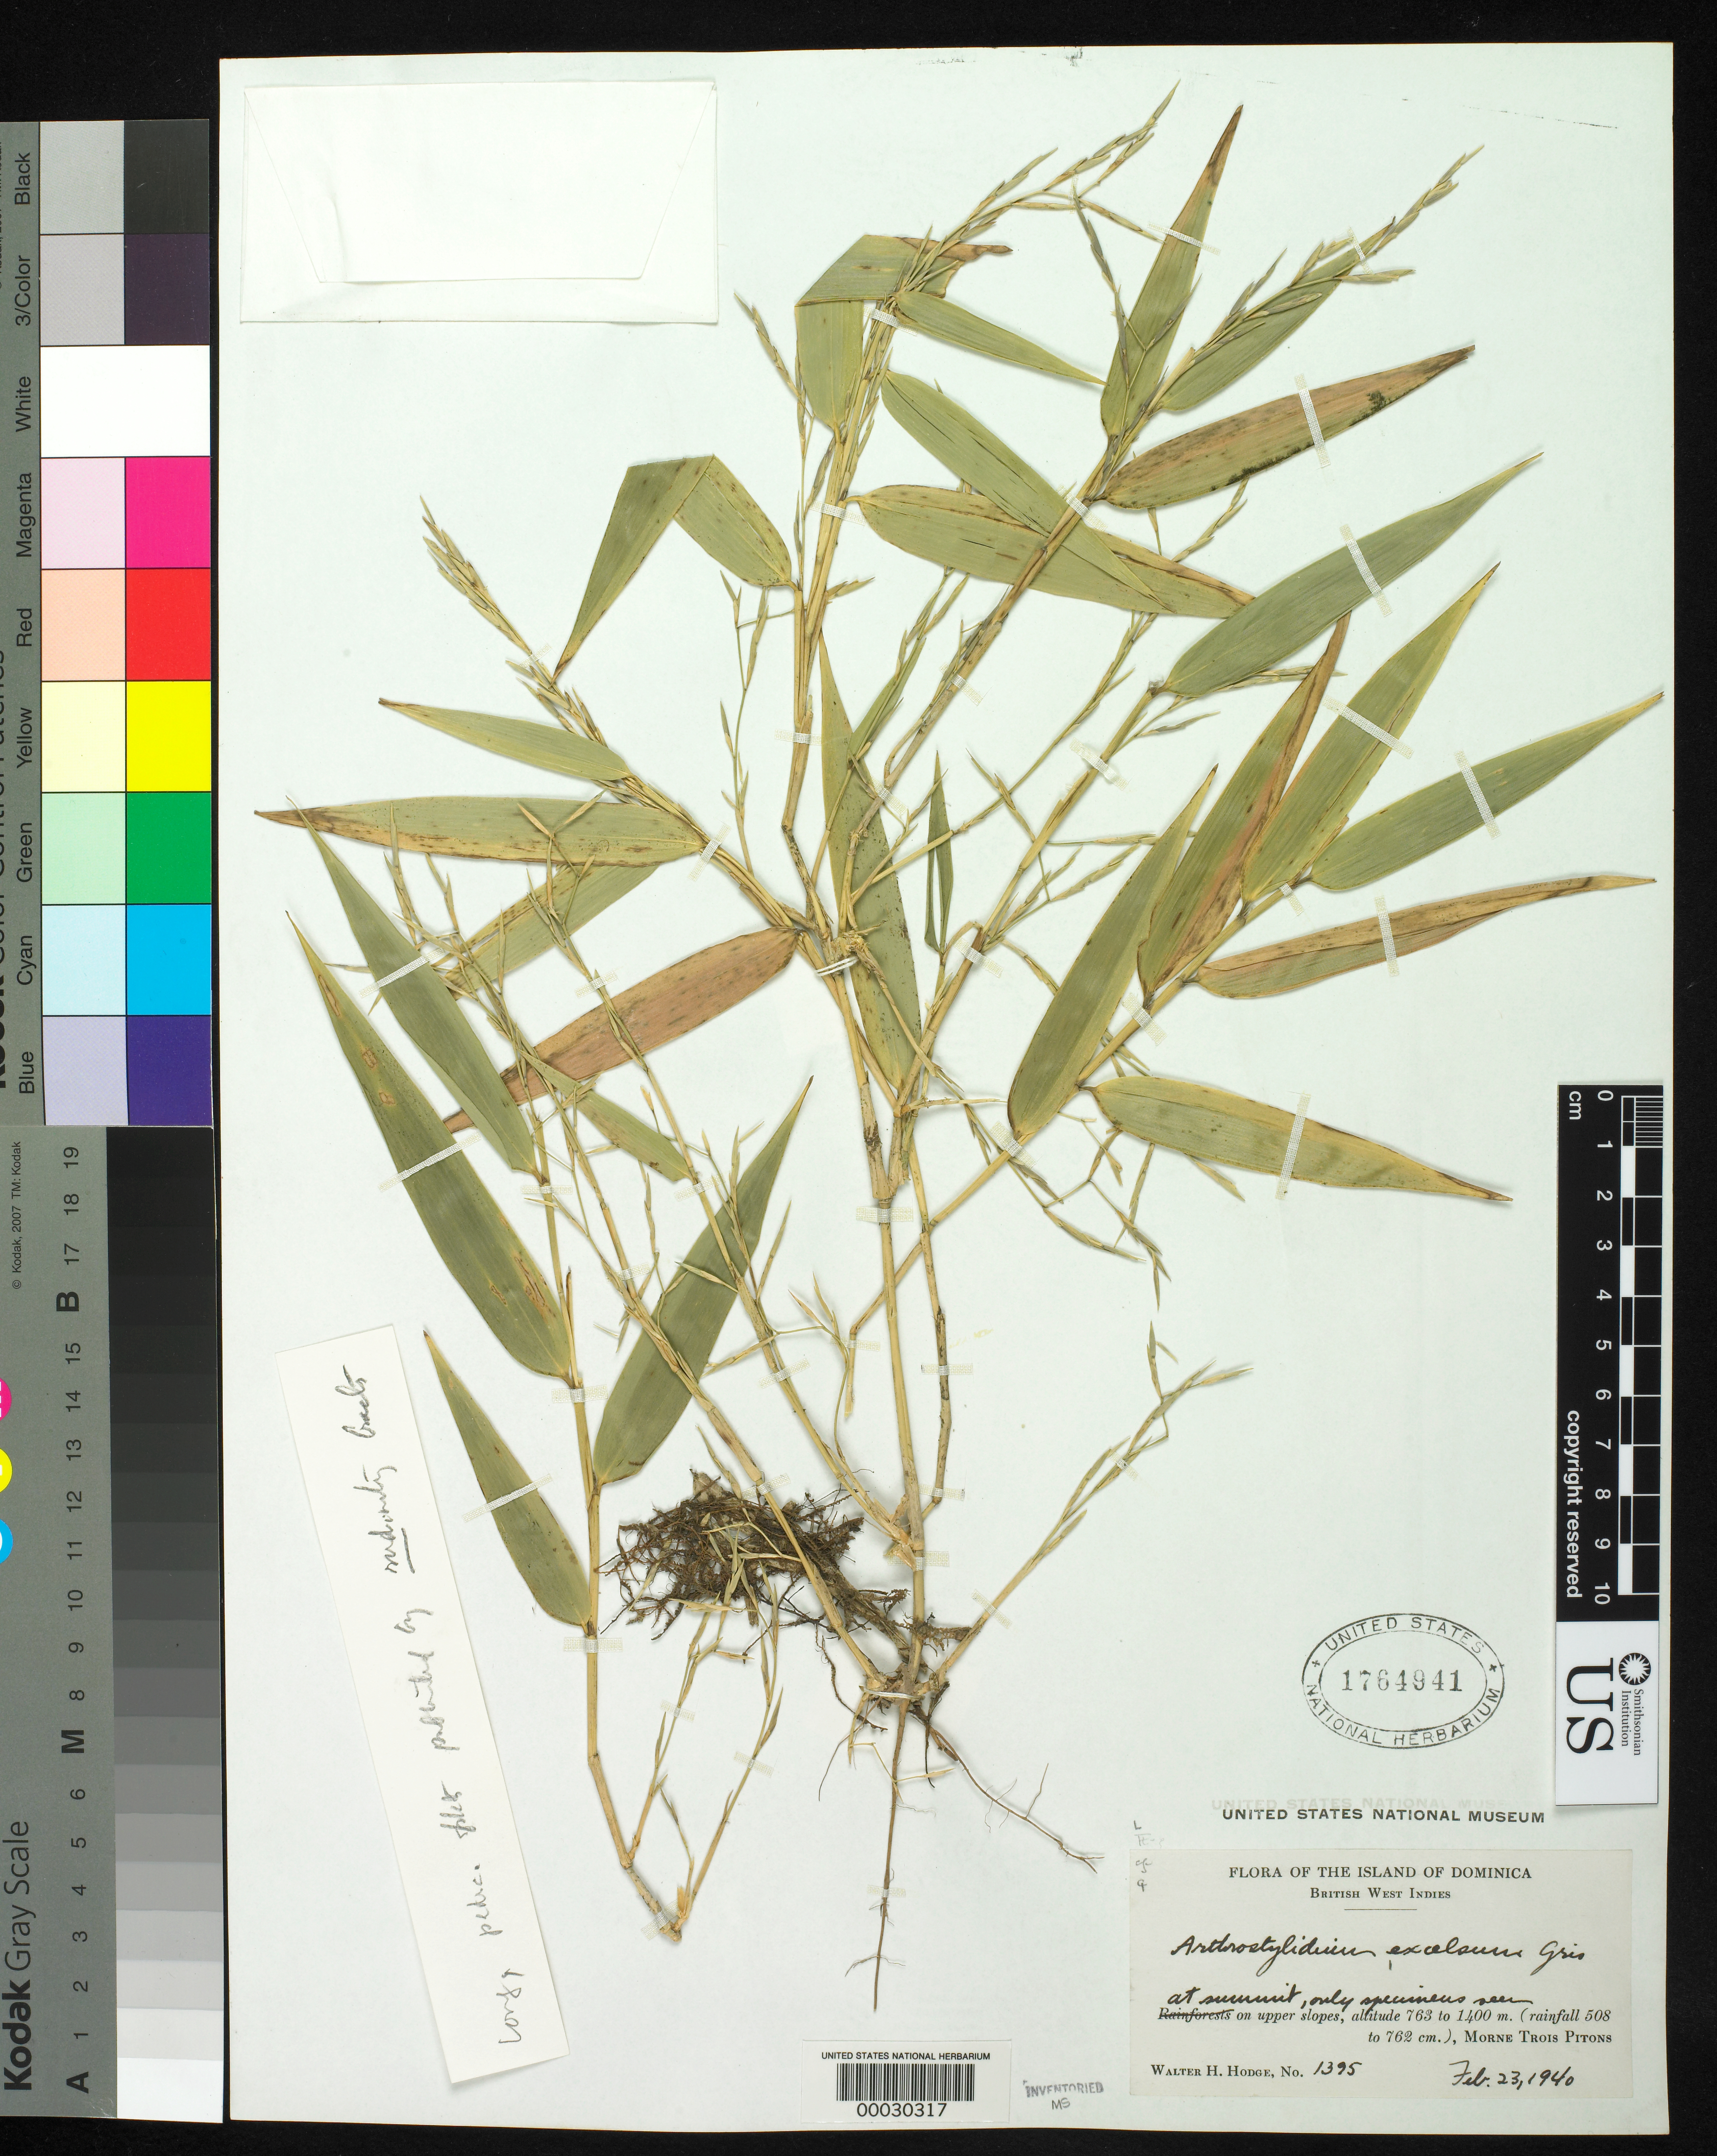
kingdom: Plantae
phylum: Tracheophyta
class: Liliopsida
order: Poales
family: Poaceae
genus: Arthrostylidium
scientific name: Arthrostylidium venezuelae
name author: (Steud.) McClure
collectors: W. Hodge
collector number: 1395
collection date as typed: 23 Feb 1940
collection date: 1940-02-23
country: Dominican Republic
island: Hispaniola Island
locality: Morne trois pitons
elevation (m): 763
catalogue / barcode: US 1764941